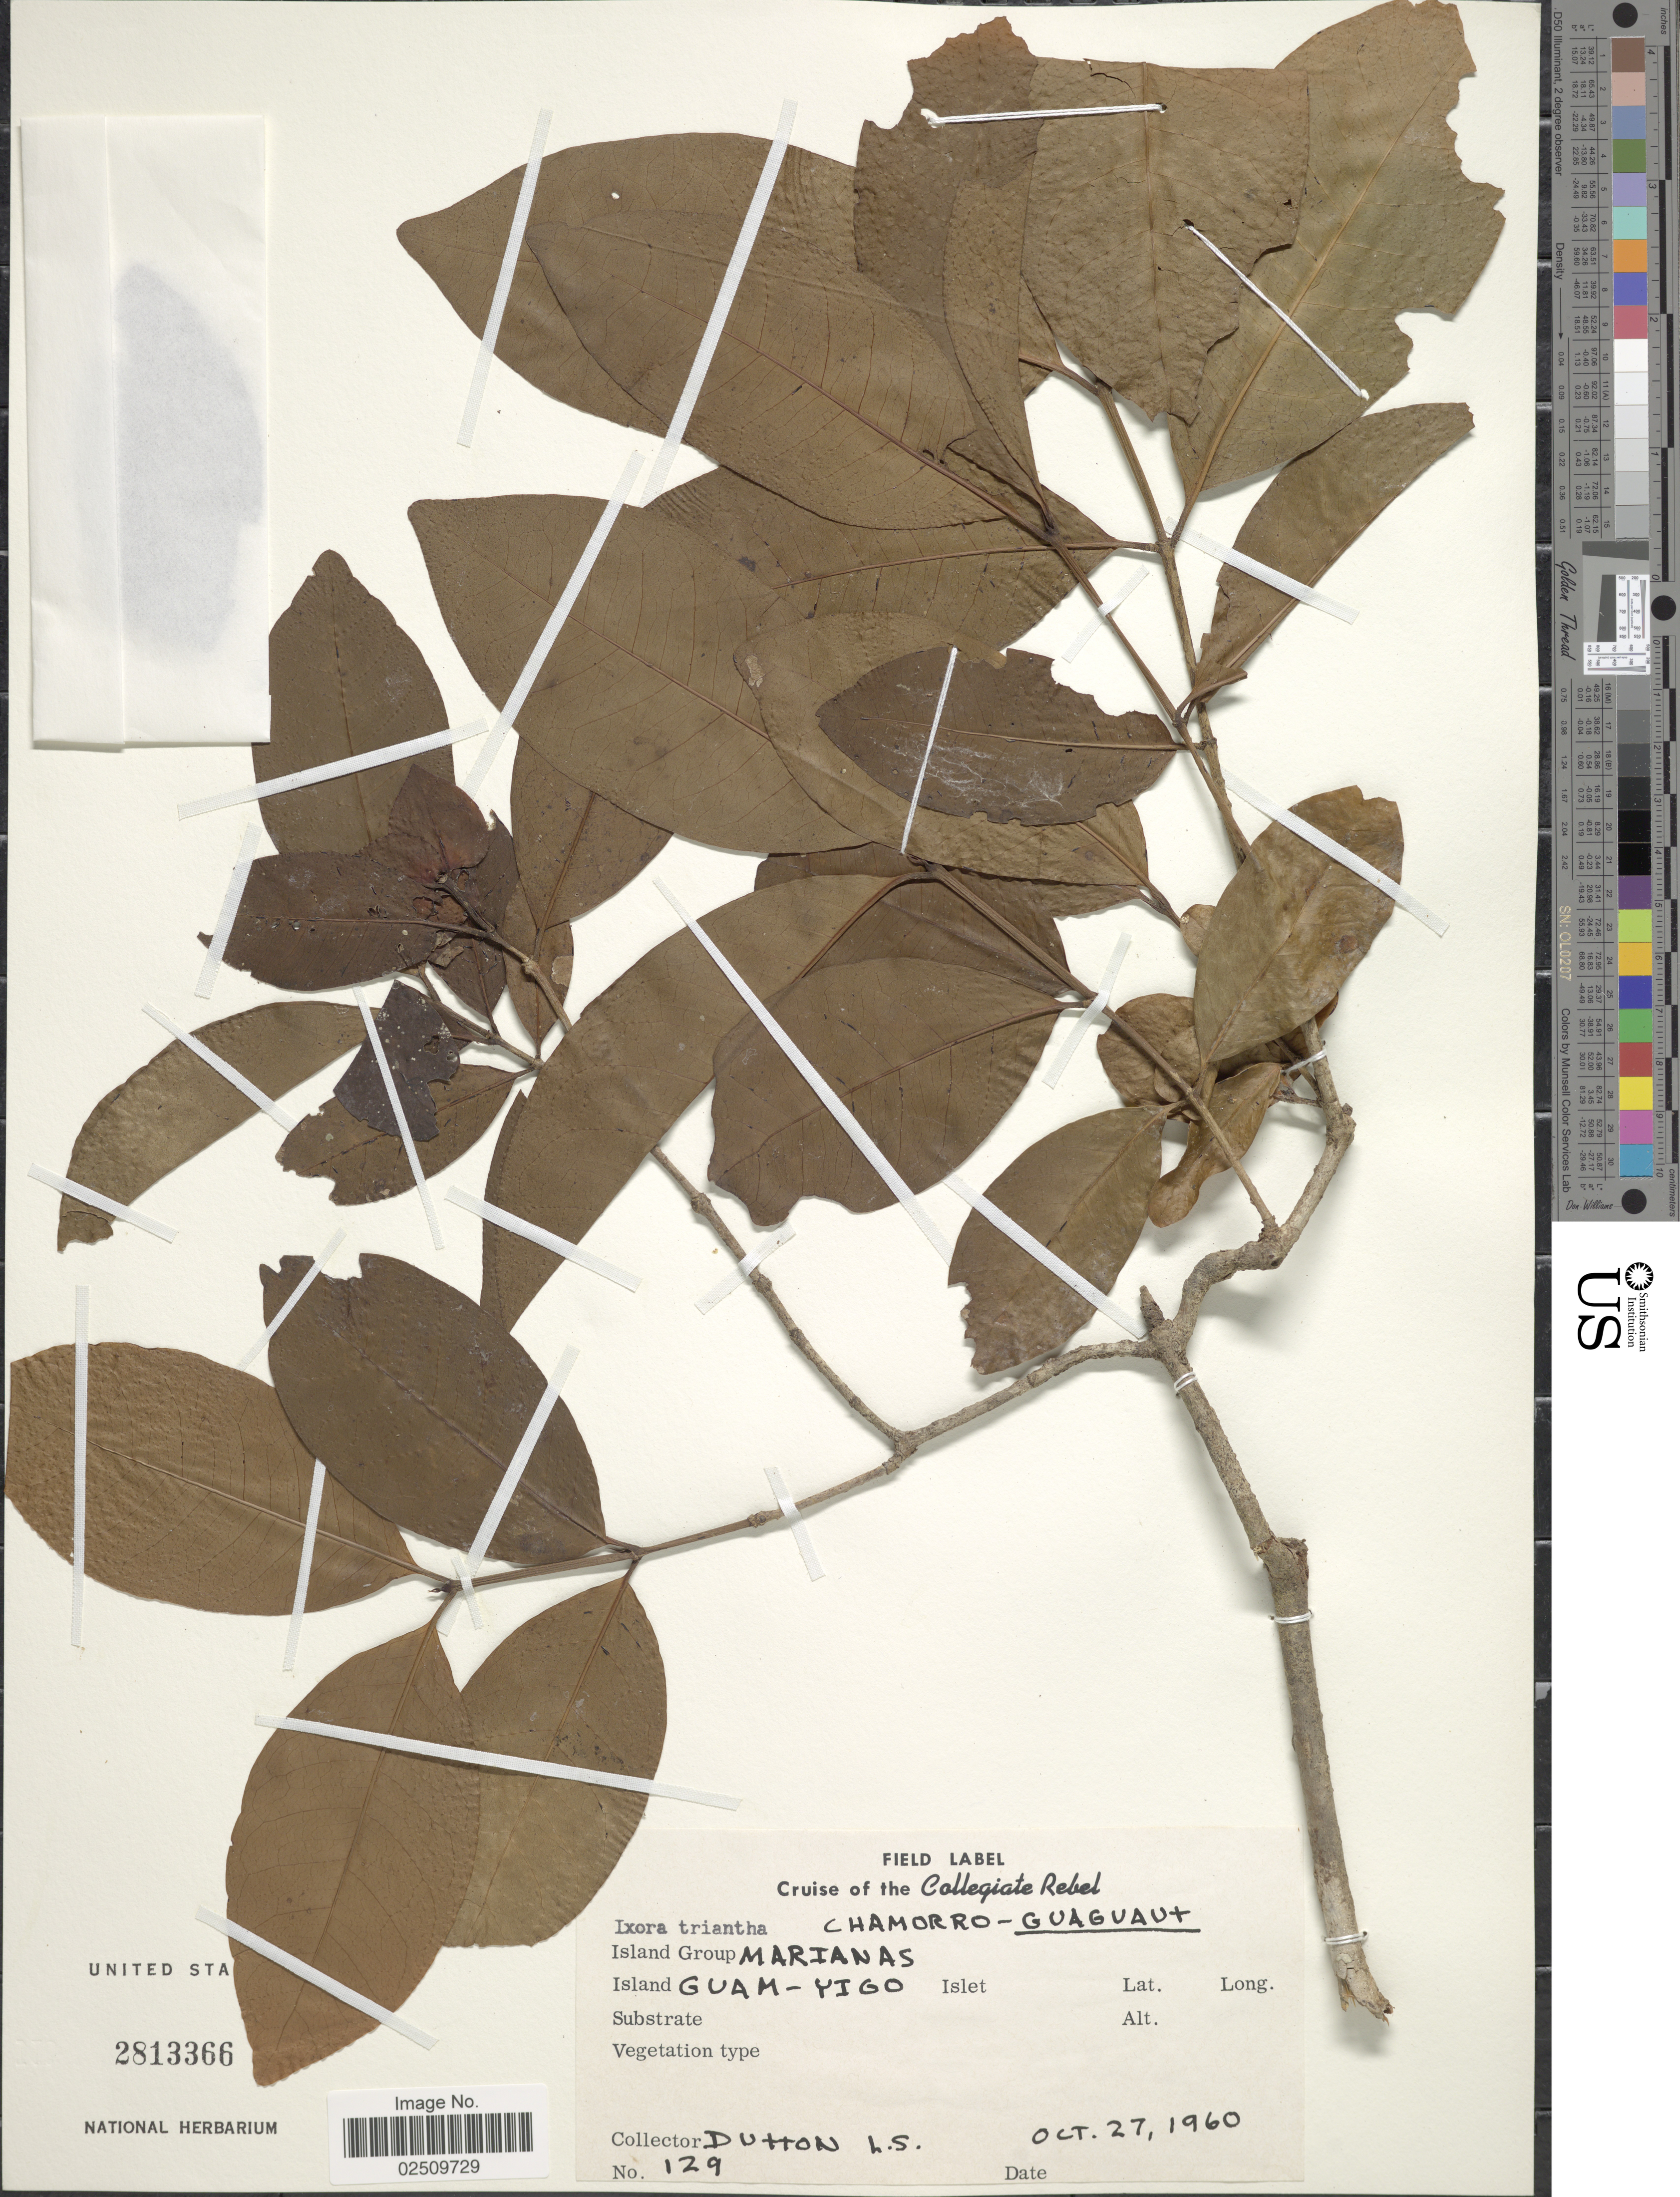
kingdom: Plantae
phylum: Tracheophyta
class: Magnoliopsida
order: Gentianales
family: Rubiaceae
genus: Ixora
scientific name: Ixora triantha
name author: Volkens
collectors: L. Dutton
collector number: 129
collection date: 1960-10-27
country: Guam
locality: Island Group Marianas, Island Guam - Yigo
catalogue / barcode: US 2813366